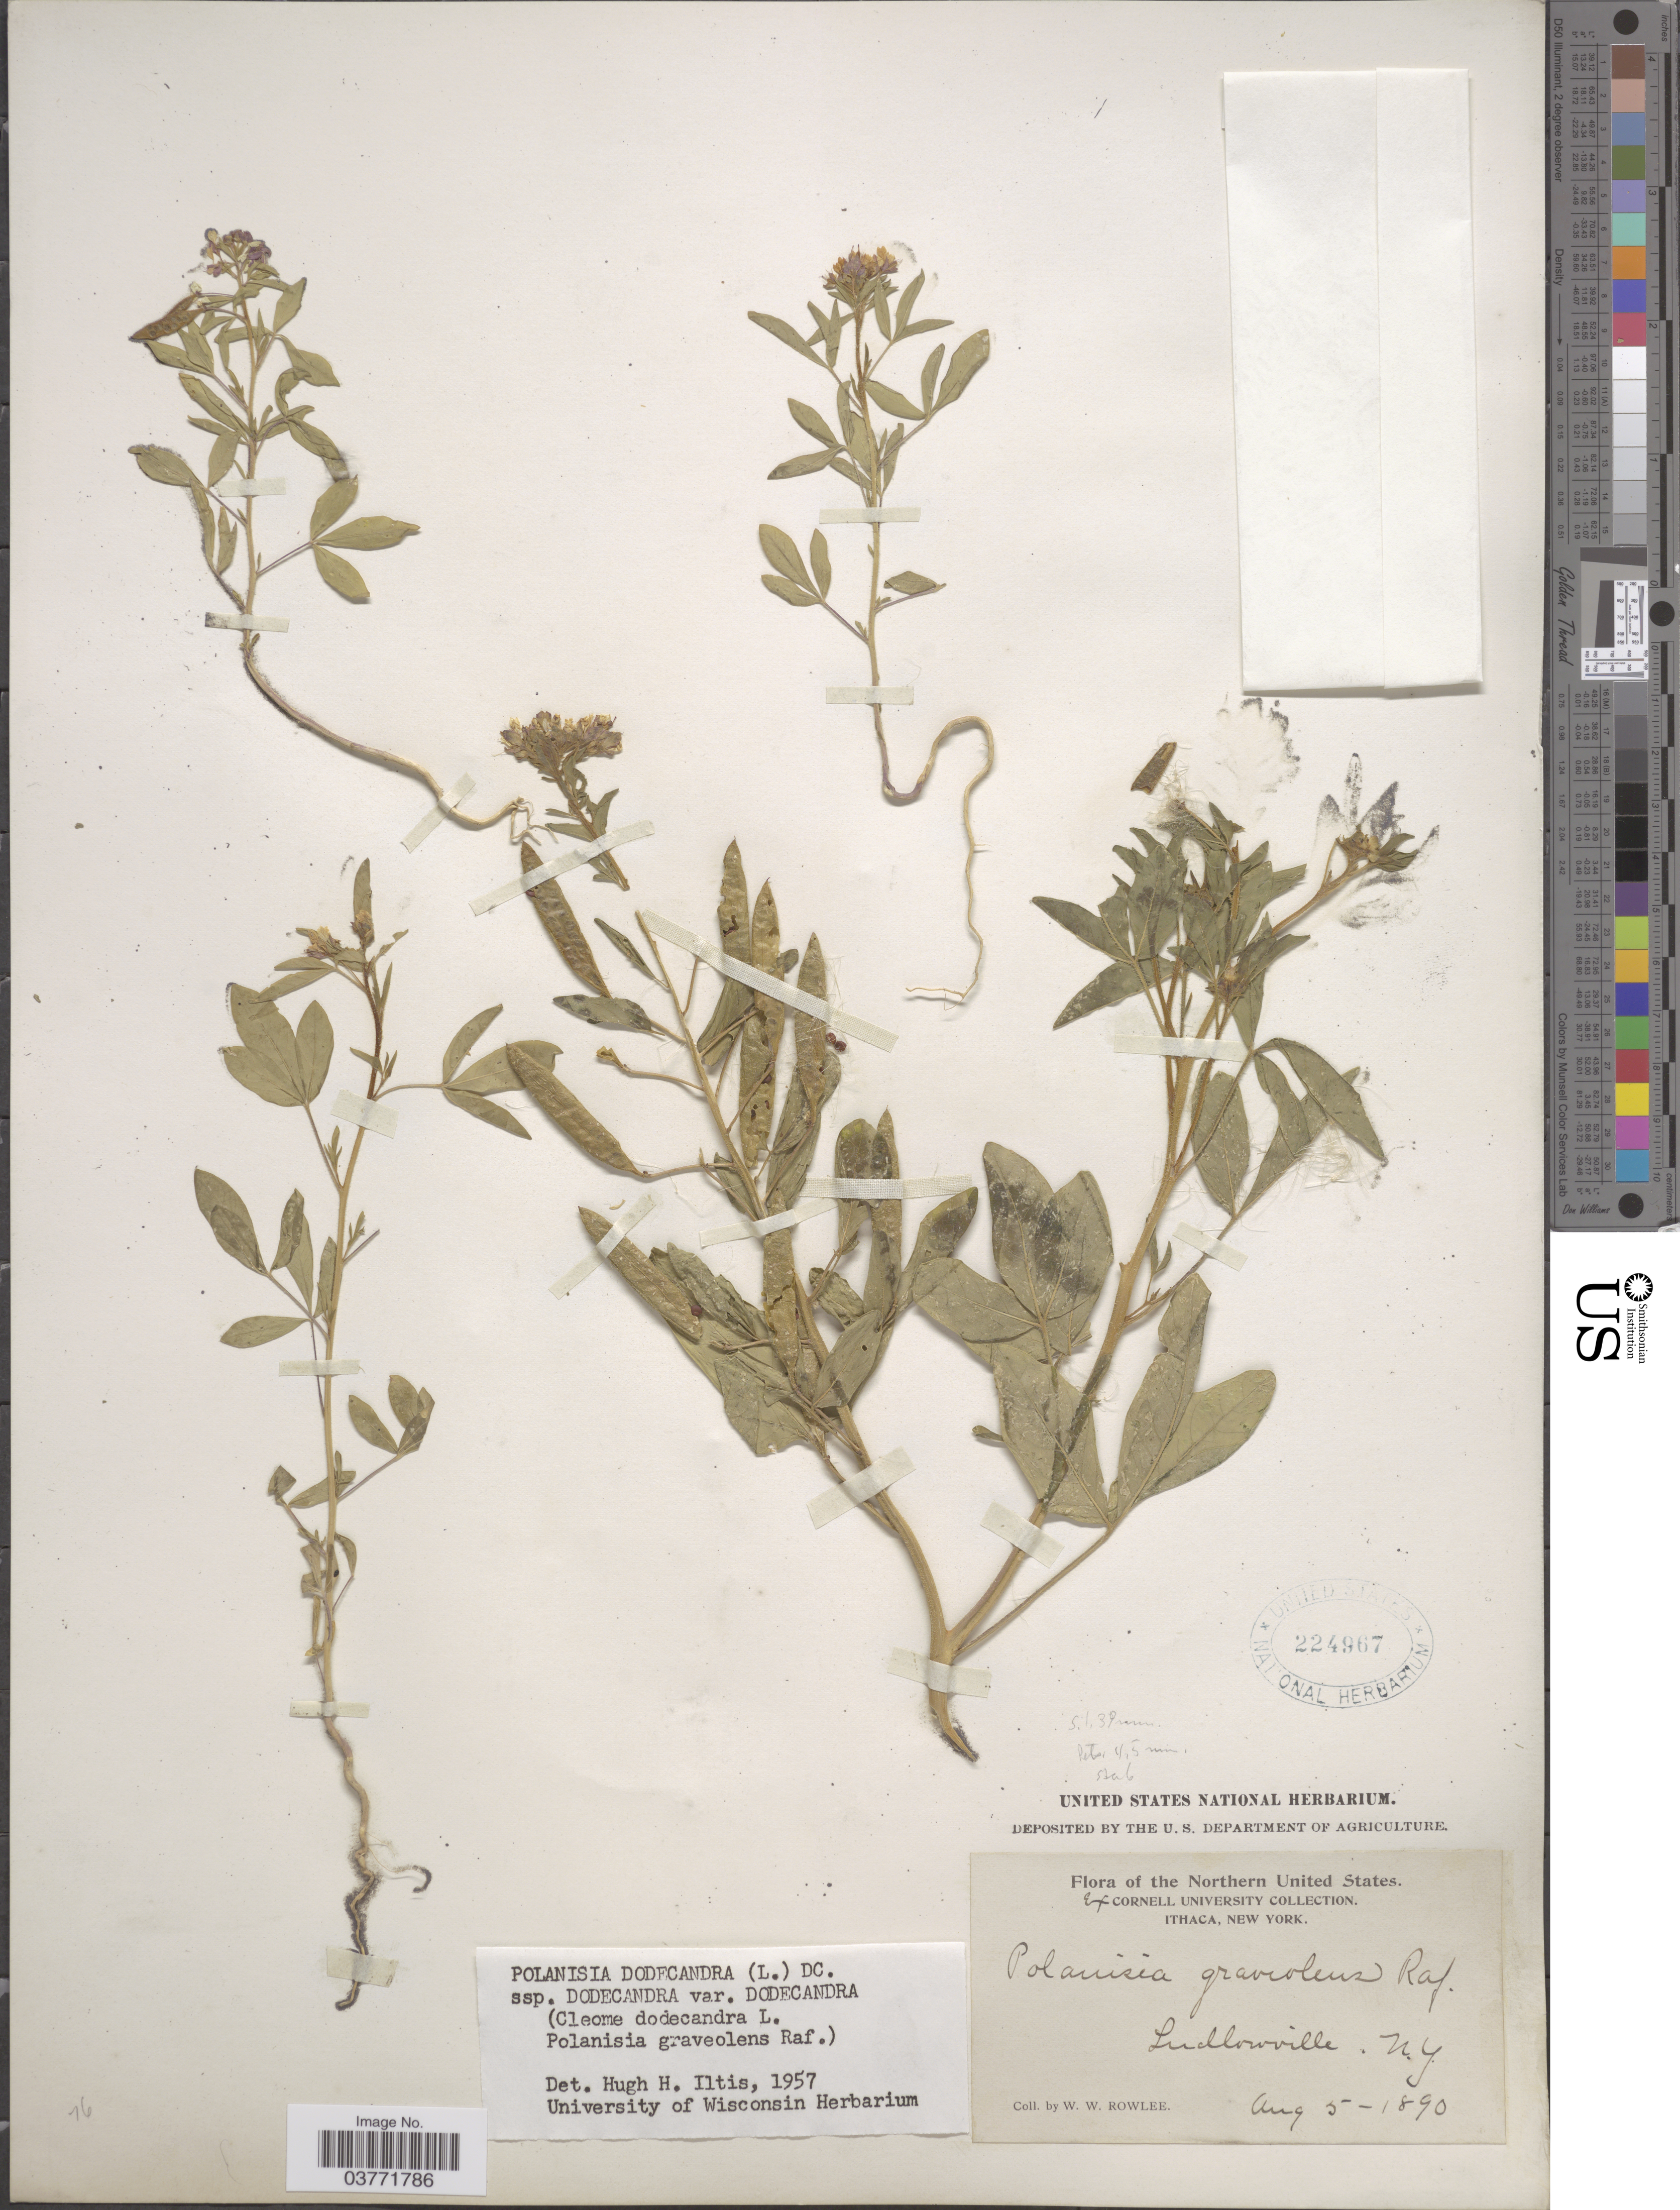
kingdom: Plantae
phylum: Tracheophyta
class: Magnoliopsida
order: Brassicales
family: Cleomaceae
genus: Polanisia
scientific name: Polanisia dodecandra subsp. dodecandra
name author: (L.) DC.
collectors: W. W. Rowlee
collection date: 1890-08-05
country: United States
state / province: New York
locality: The Northern United States. Ludlowville.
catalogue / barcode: US 224967